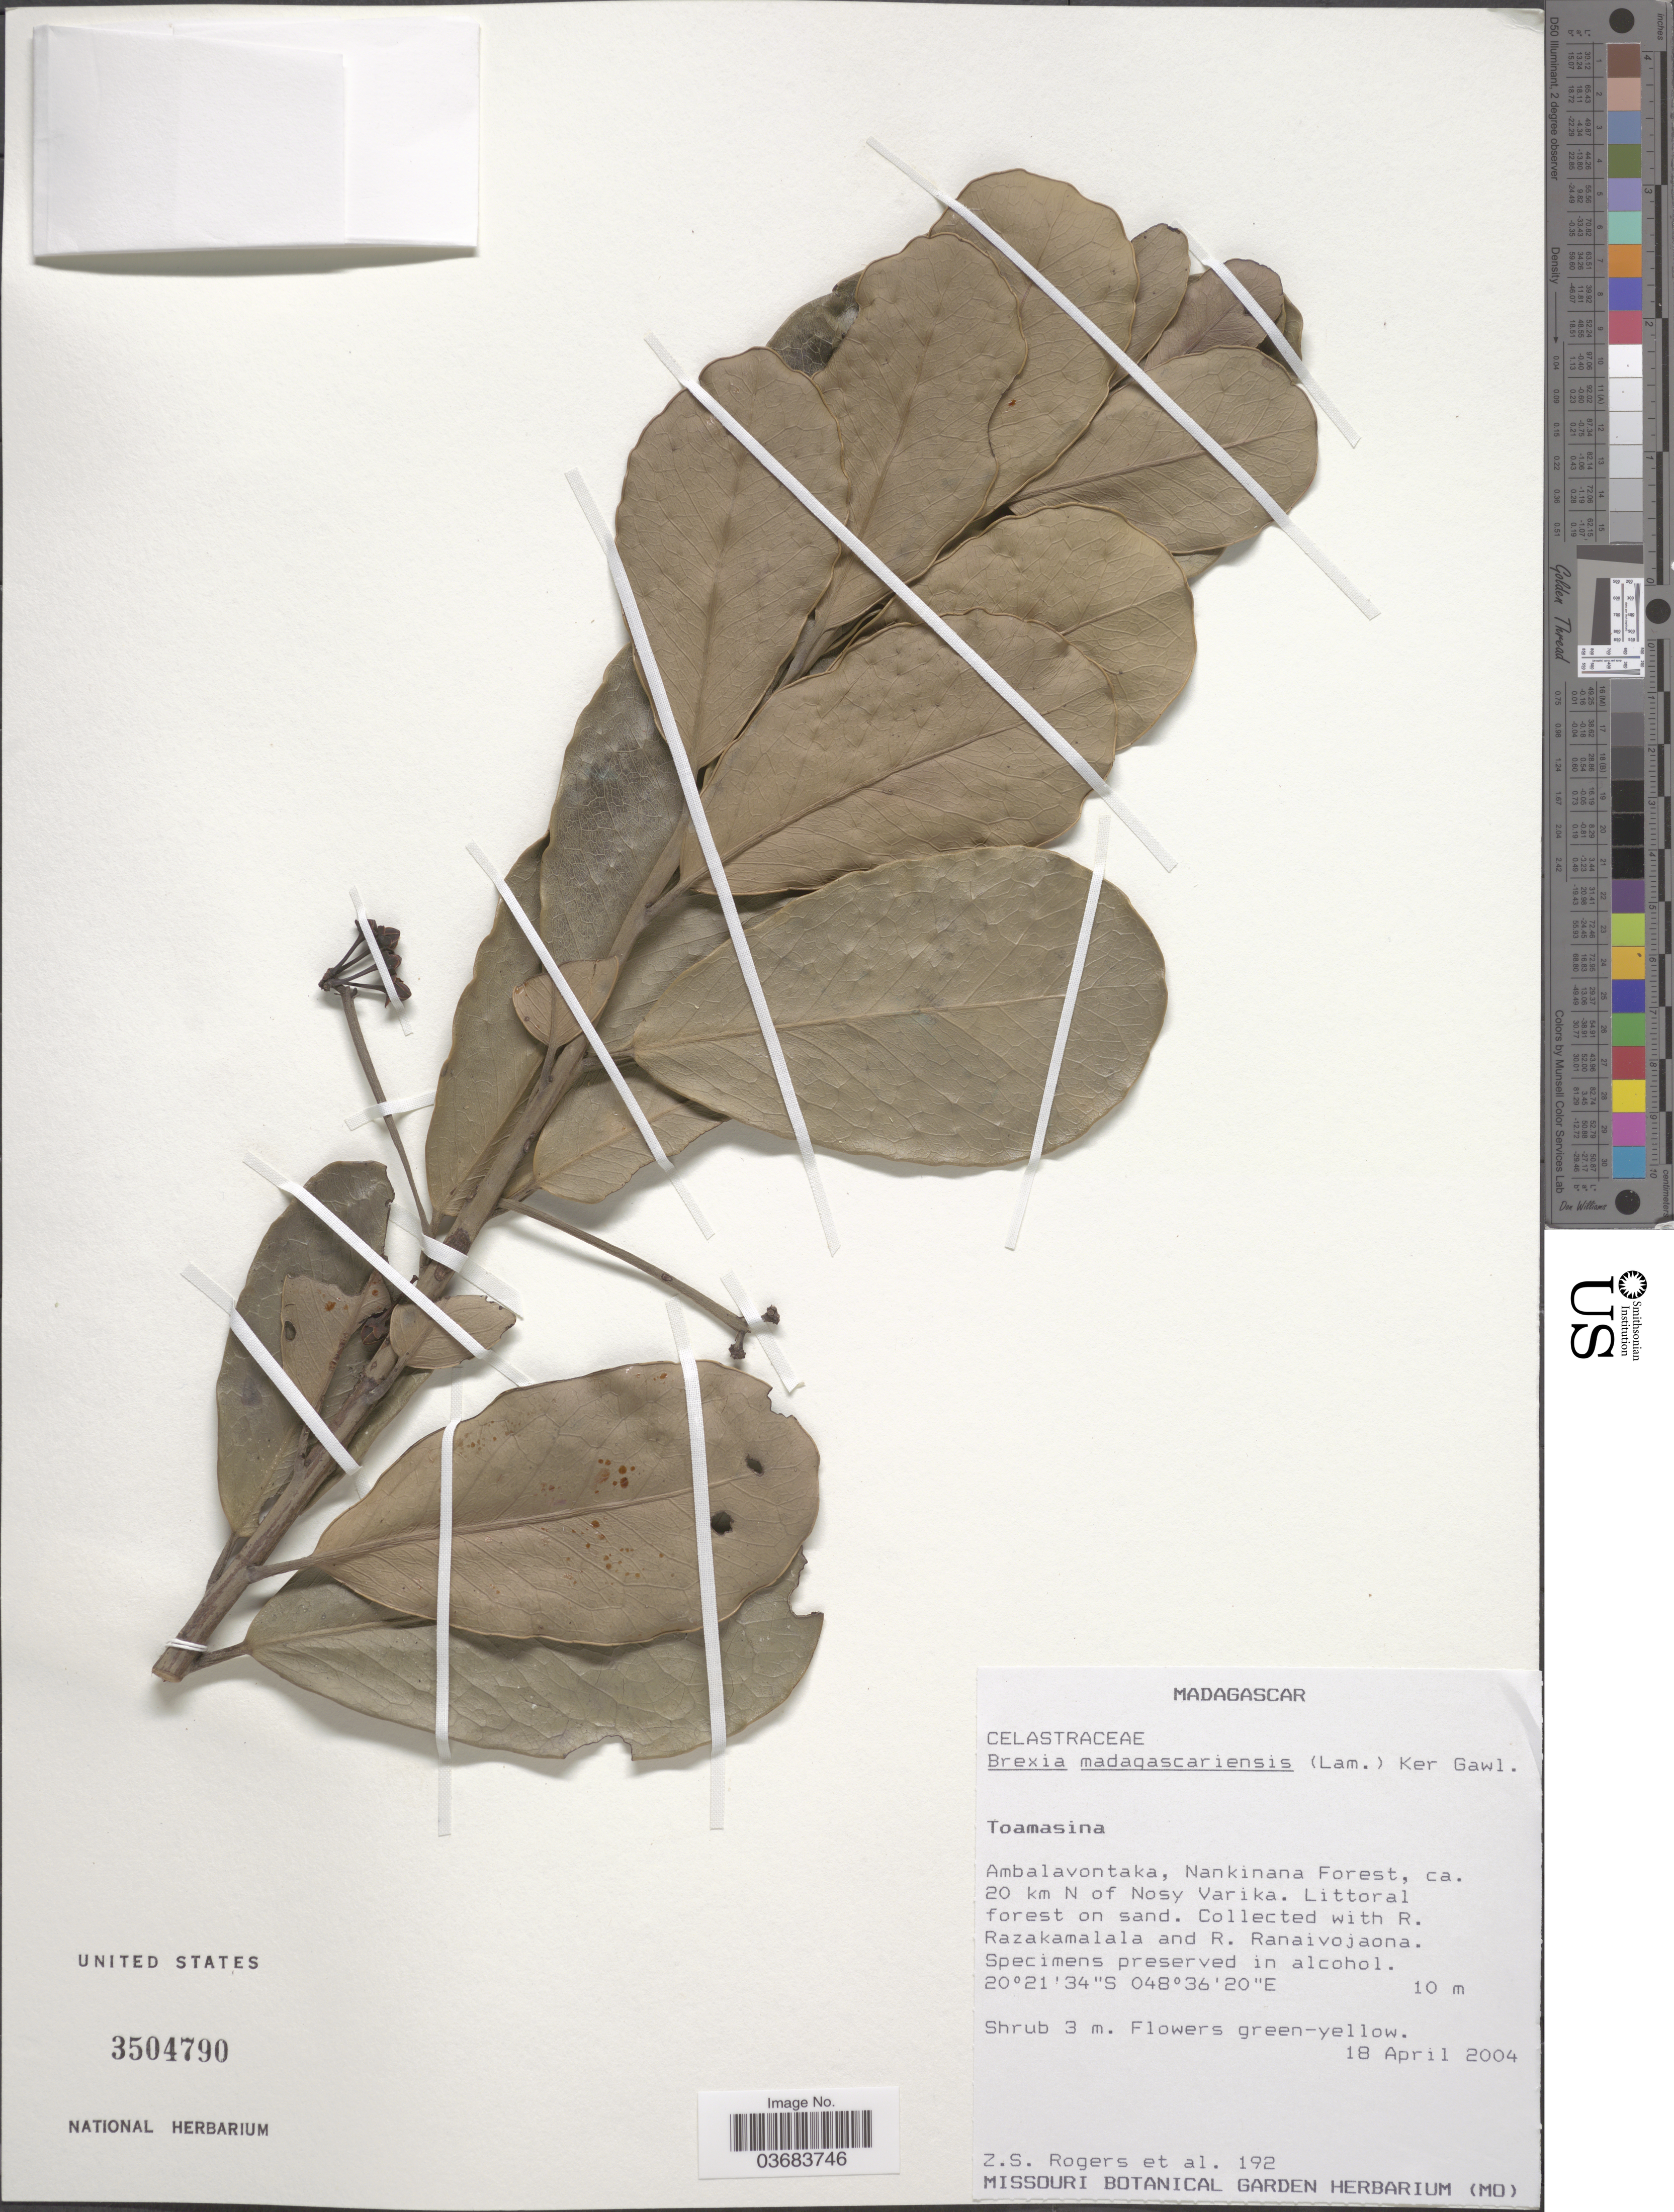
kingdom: Plantae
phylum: Tracheophyta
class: Magnoliopsida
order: Celastrales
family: Celastraceae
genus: Brexia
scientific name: Brexia madagascariensis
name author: (Lam.) Ker Gawl.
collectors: Z. S. Rogers & et al.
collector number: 192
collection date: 2004-04-18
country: Madagascar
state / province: Atsinanana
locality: Ambalavontaka, Nankinana Forest, ca. 20 km N of Nosy Varika.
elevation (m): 10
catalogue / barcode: US 3504790